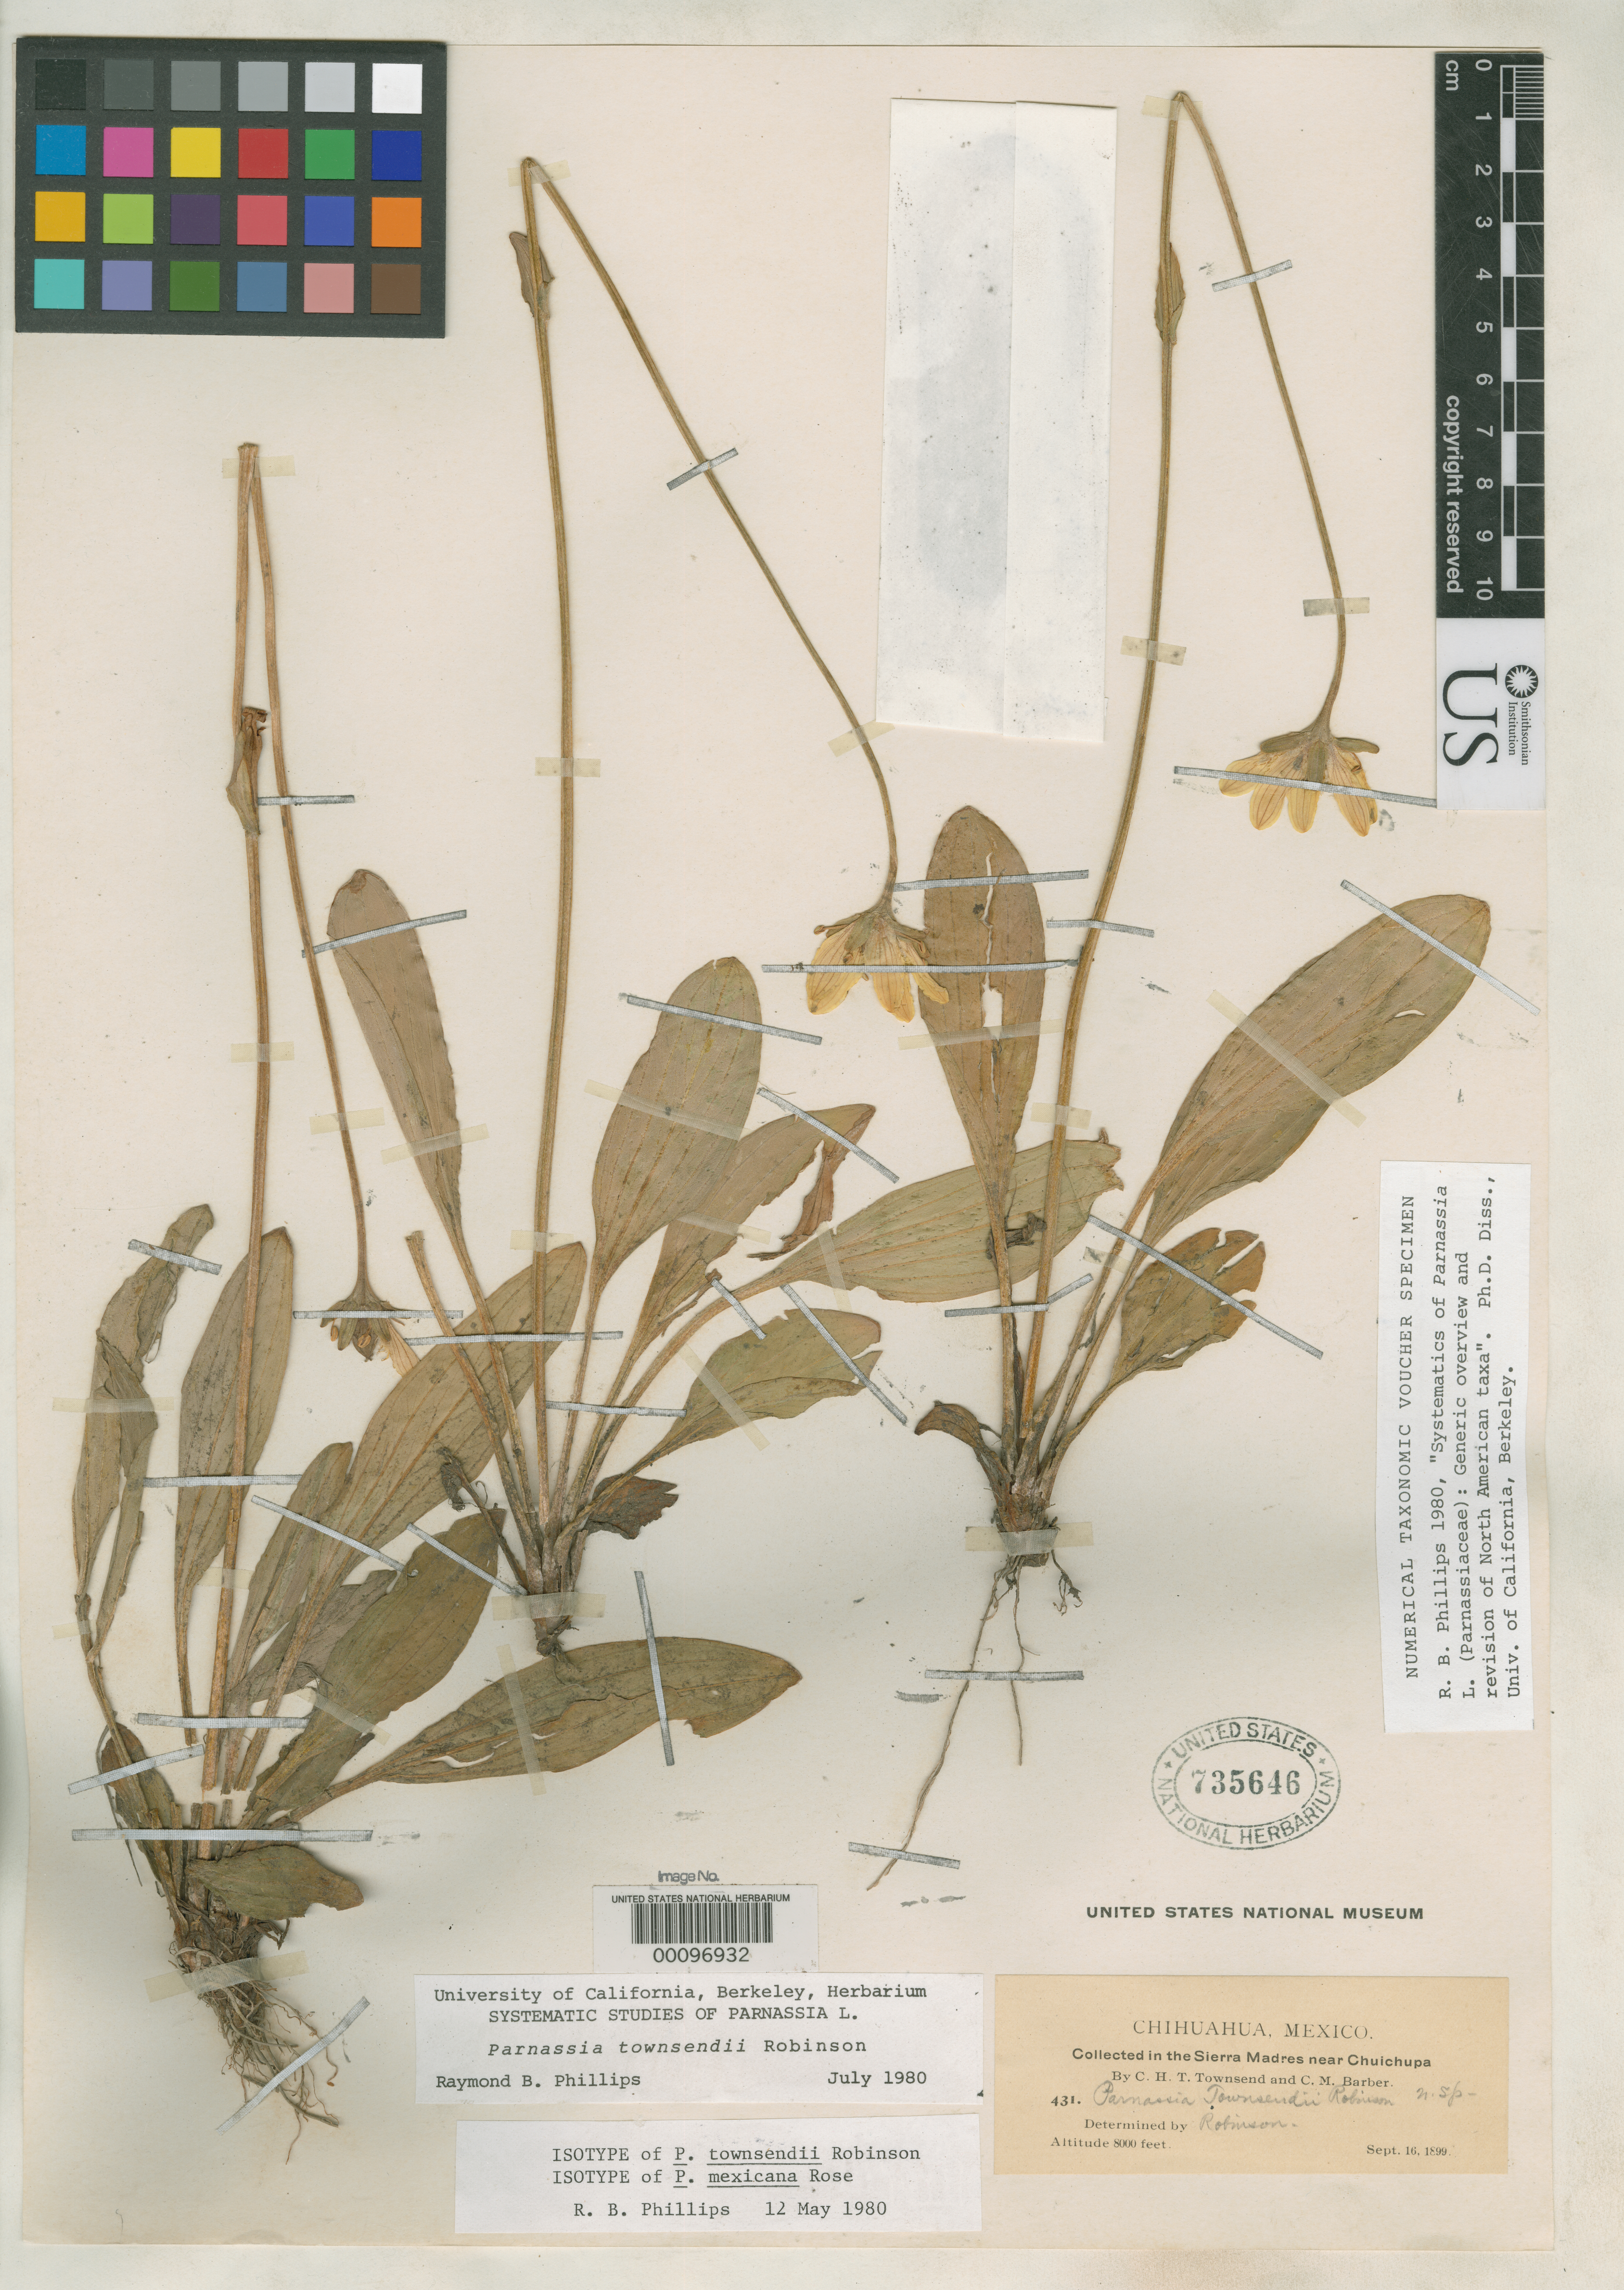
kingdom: Plantae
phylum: Tracheophyta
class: Magnoliopsida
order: Celastrales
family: Parnassiaceae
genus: Parnassia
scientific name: Parnassia townsendii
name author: B.L. Rob.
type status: Isotype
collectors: C. H. T. Townsend & C. Barber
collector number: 431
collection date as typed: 16 Sep 1899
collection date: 1899-09-16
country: Mexico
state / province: Chihuahua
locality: Sierra Madre, near Chuichupa.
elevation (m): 2600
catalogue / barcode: US 735646